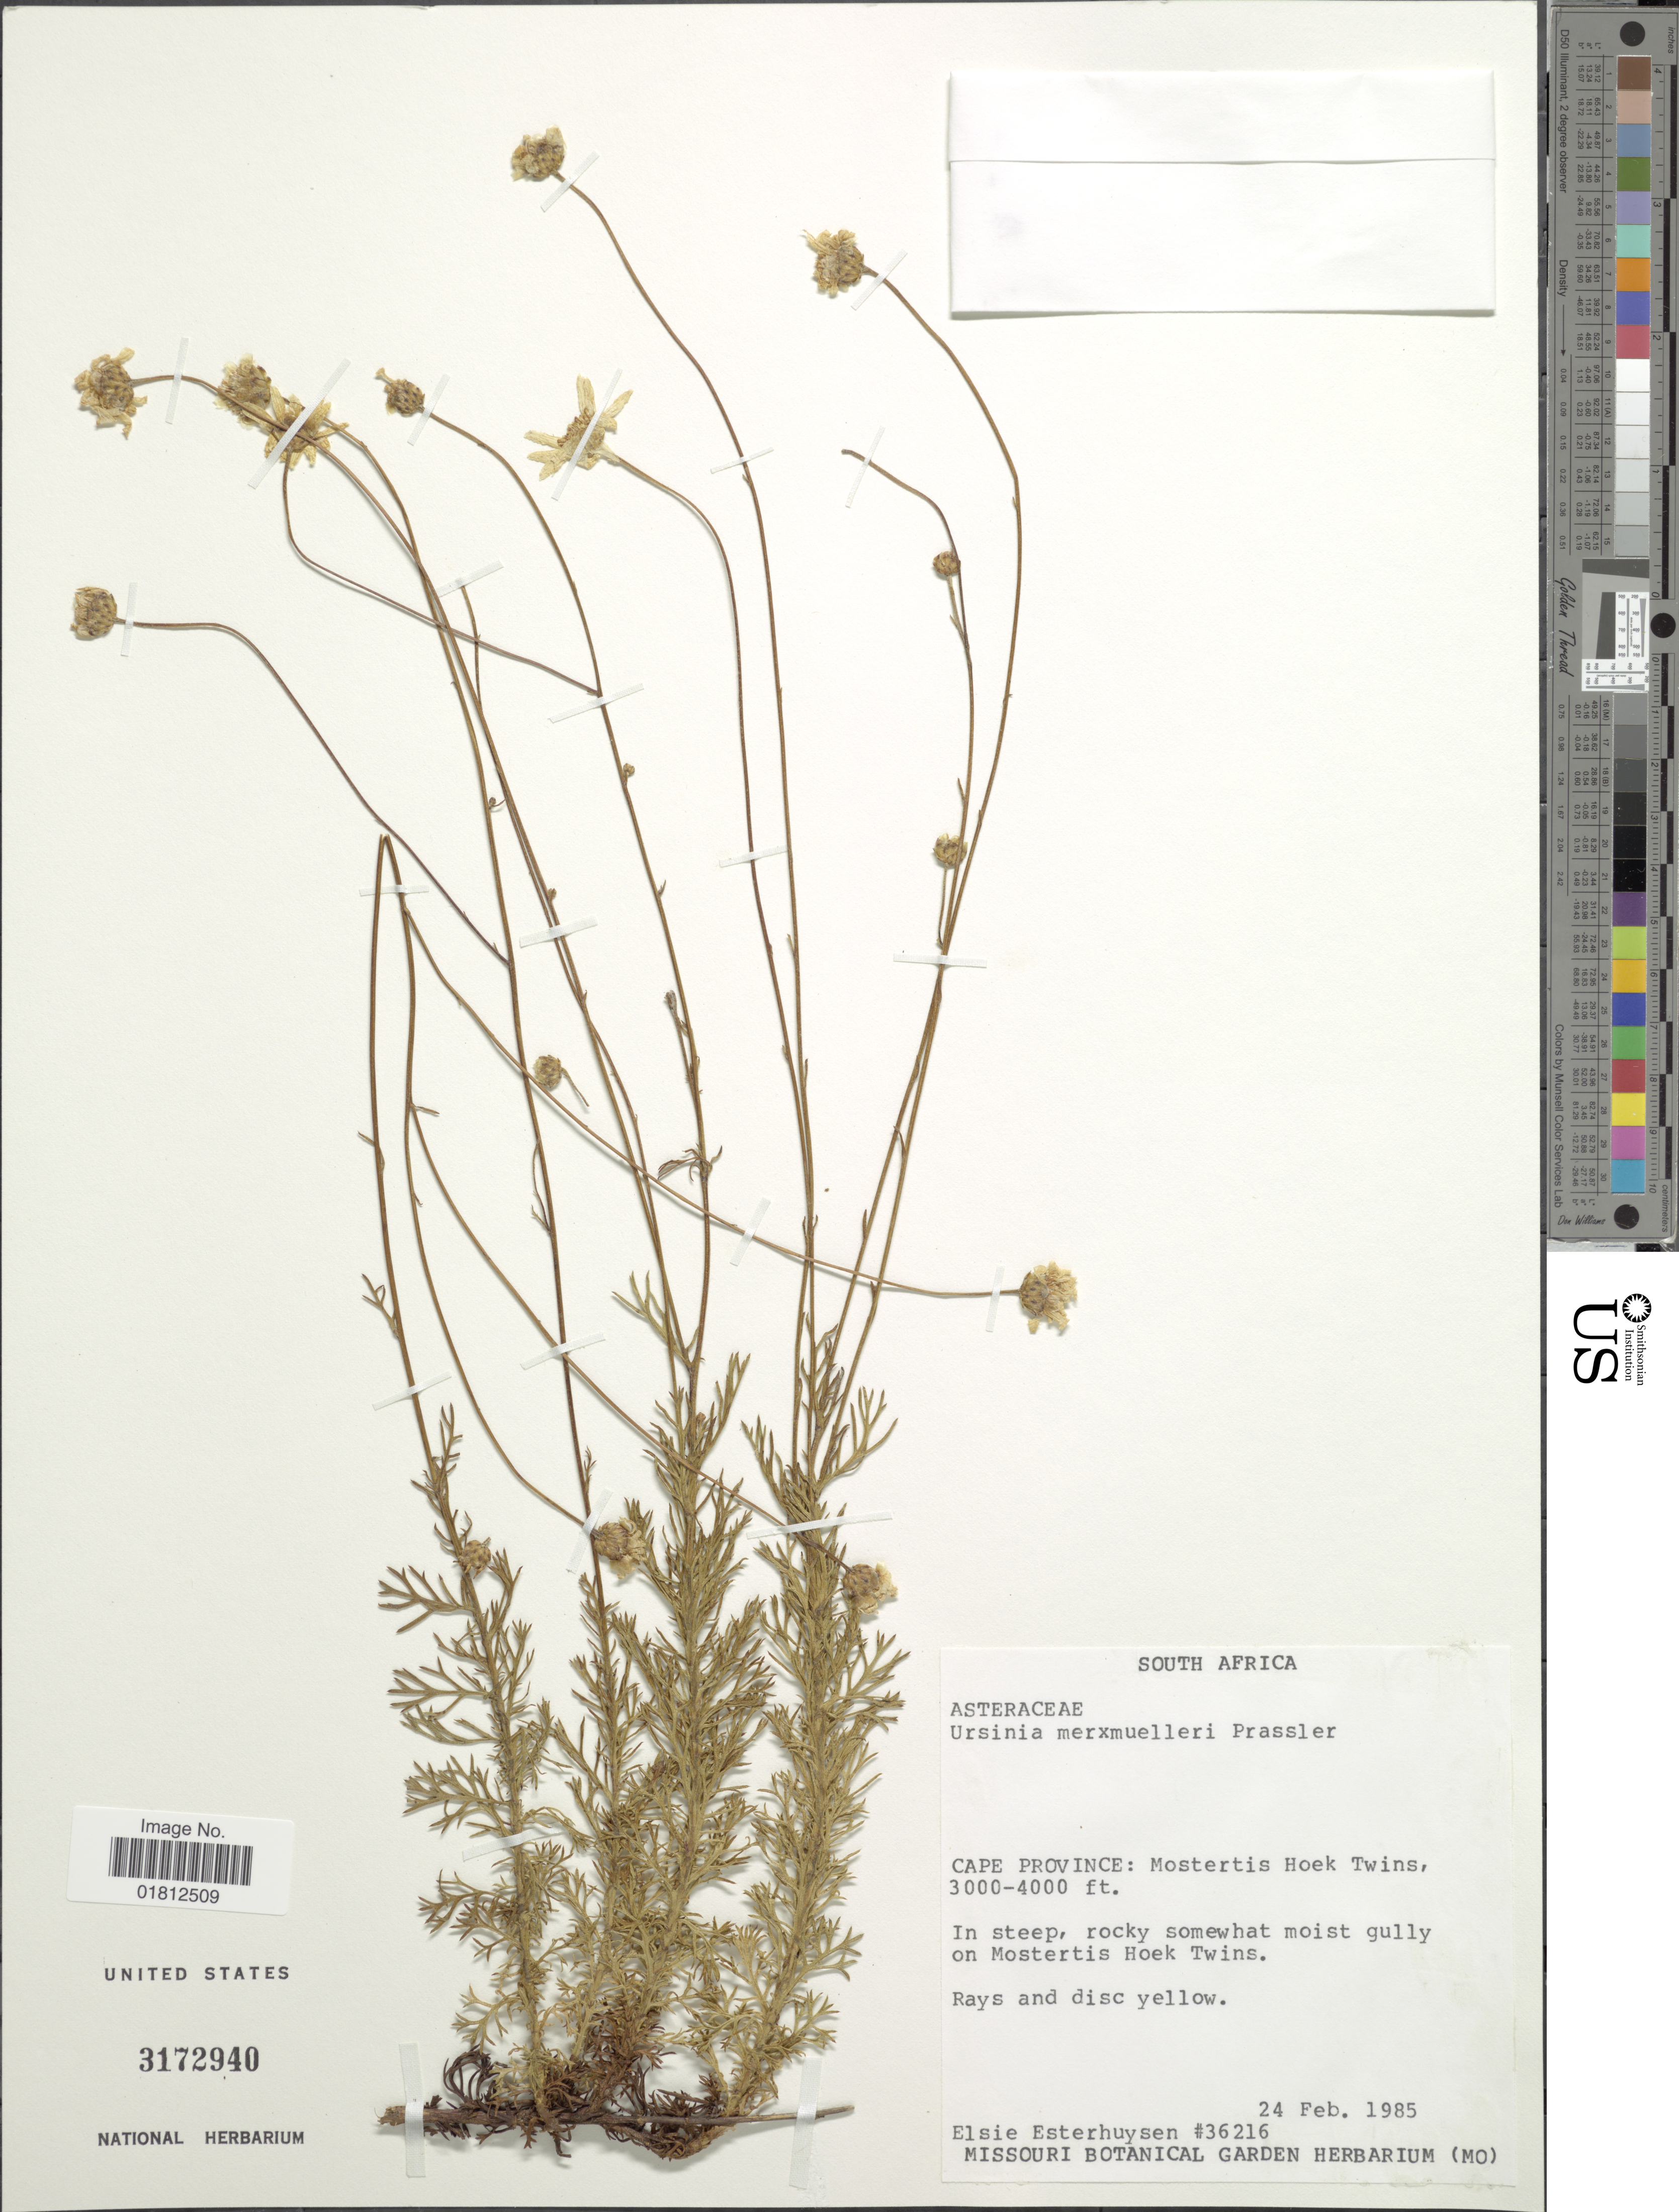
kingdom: Plantae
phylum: Tracheophyta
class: Magnoliopsida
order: Asterales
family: Asteraceae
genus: Ursinia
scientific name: Ursinia merxmuelleri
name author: Prassler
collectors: E. E. Esterhuysen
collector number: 36216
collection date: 1985-02-24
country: South Africa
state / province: Western Cape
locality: Mostertis Hoek Twins, in steep, rocky somewhat moist gully on Mostertis Hoek Tiwns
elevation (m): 914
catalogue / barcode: US 3172940